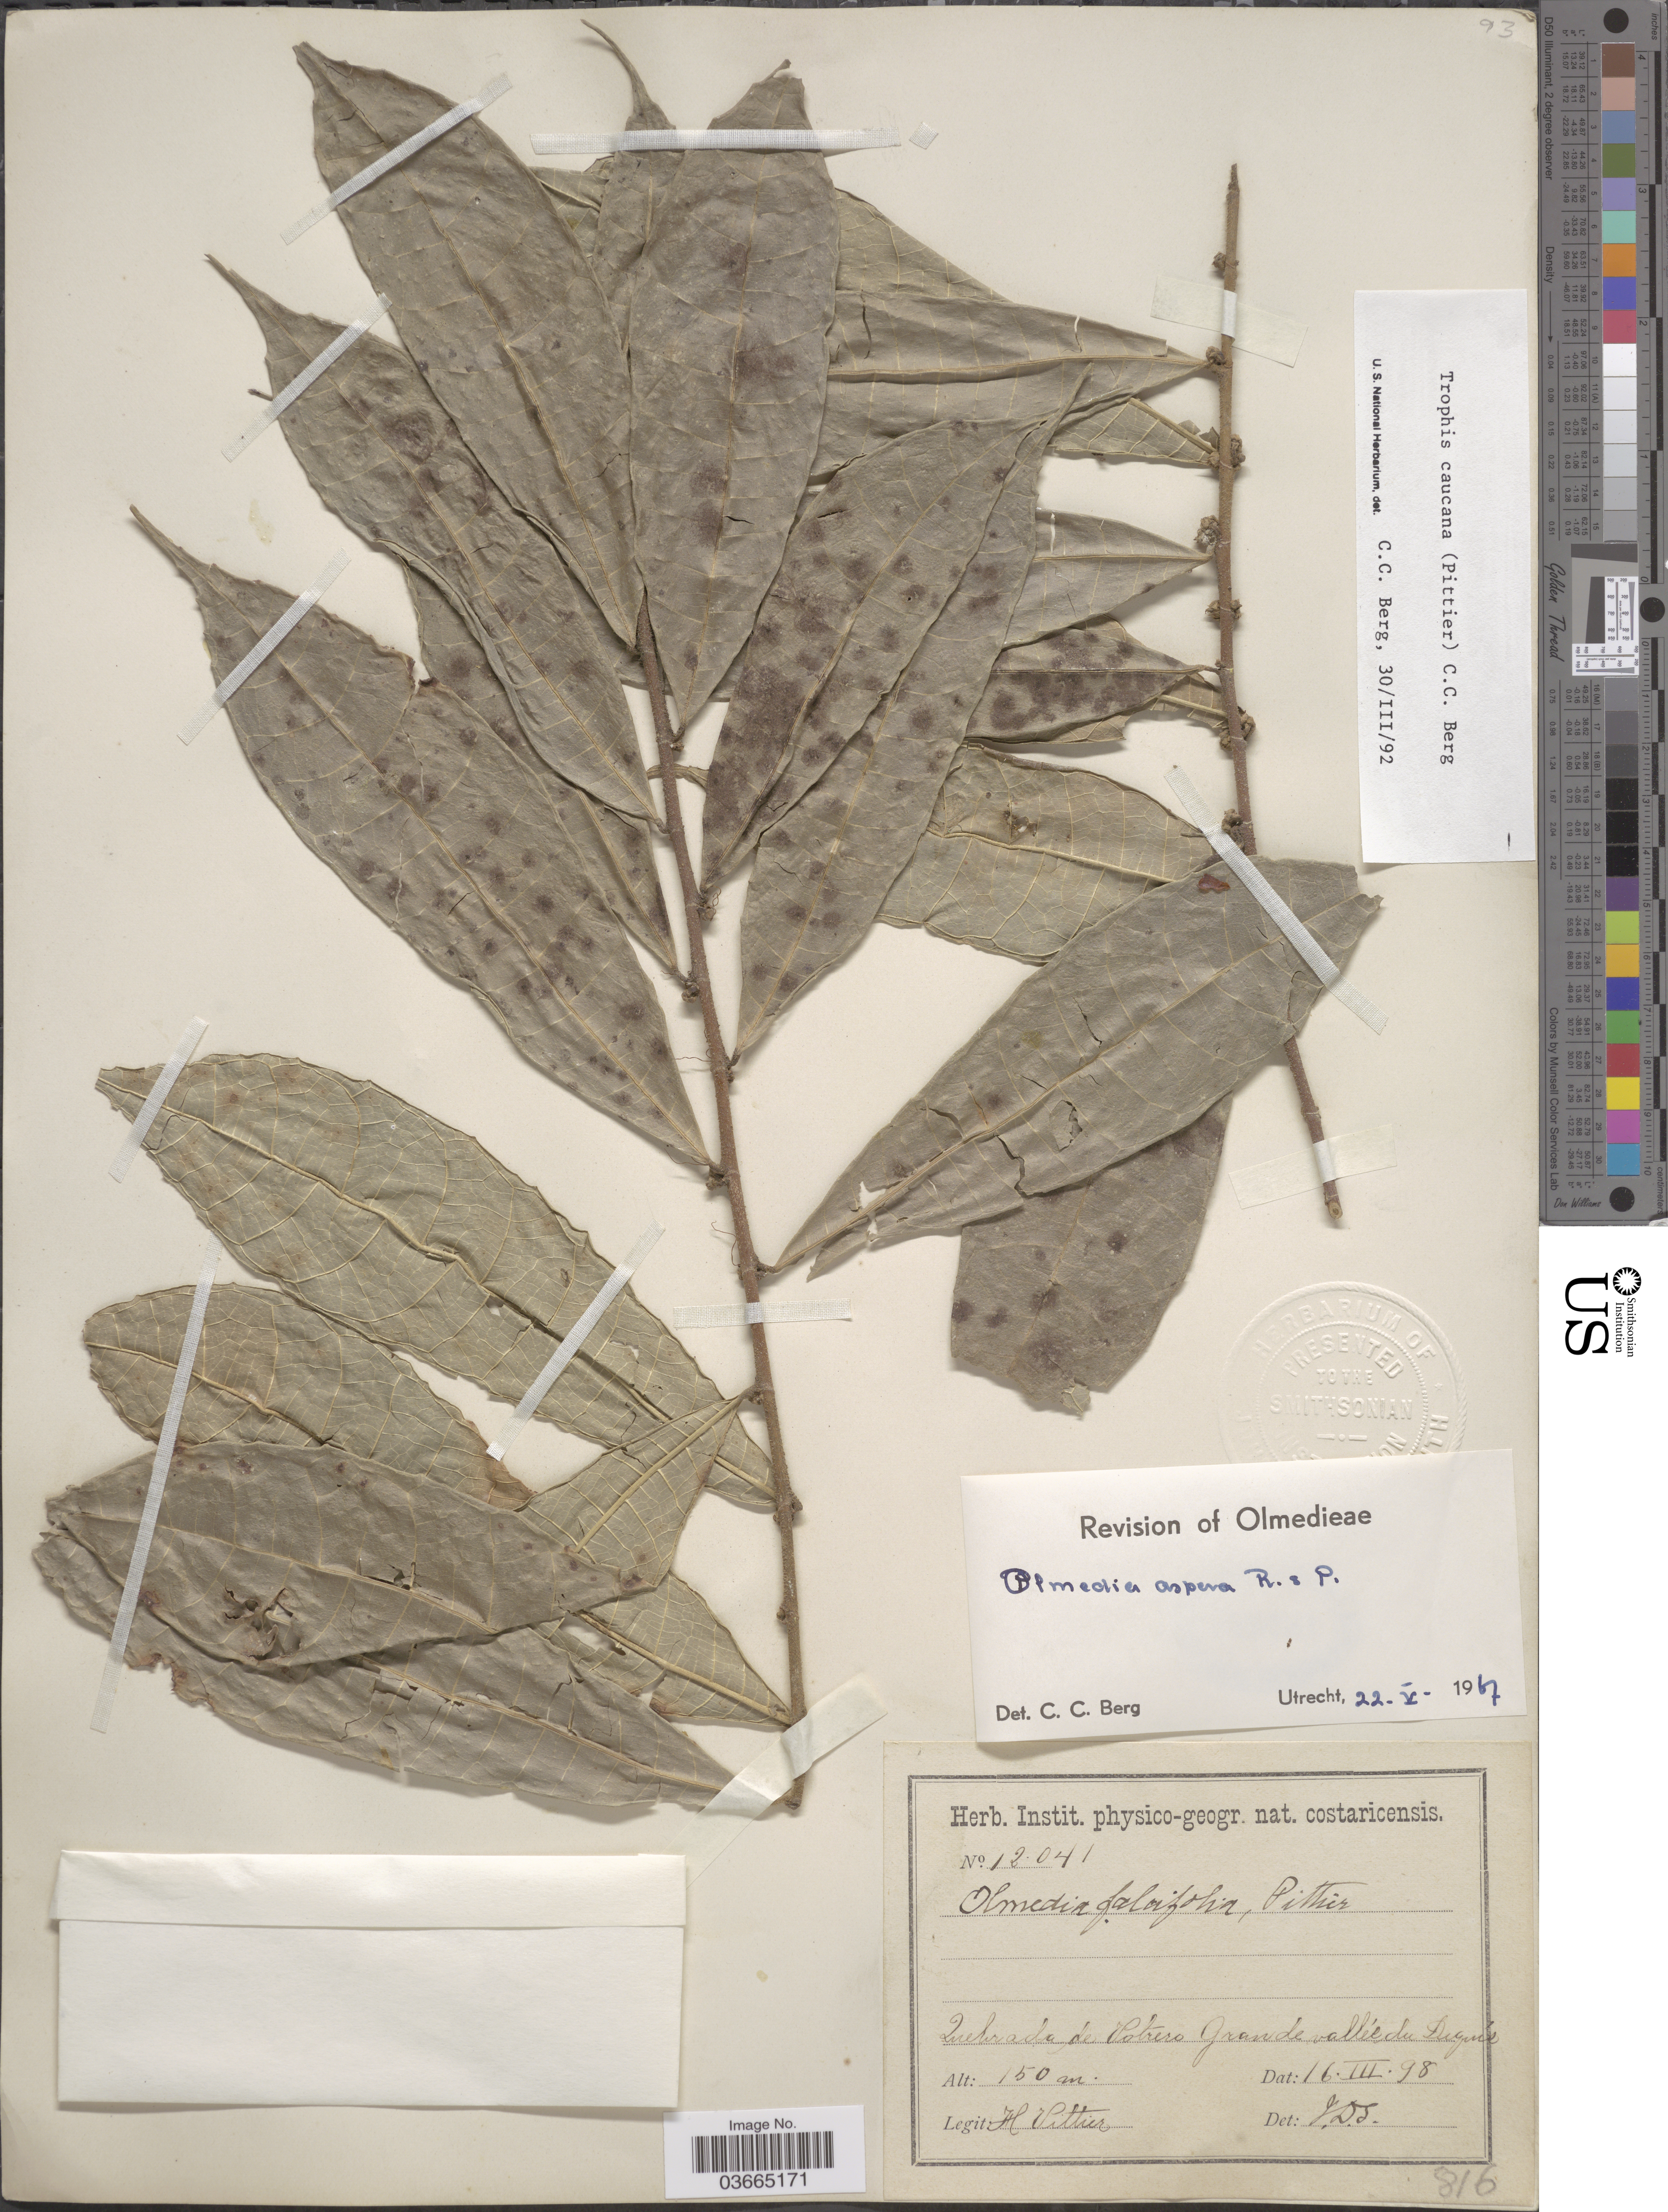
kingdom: Plantae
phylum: Tracheophyta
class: Magnoliopsida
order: Rosales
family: Moraceae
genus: Olmedia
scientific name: Olmedia aspera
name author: Ruiz & Pav.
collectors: H. F. Pittier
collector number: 12041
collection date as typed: Transcribed d/m/y: 16/3/98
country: Costa Rica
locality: Quebrada de Potrero Grande vallée du Diquís.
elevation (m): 150